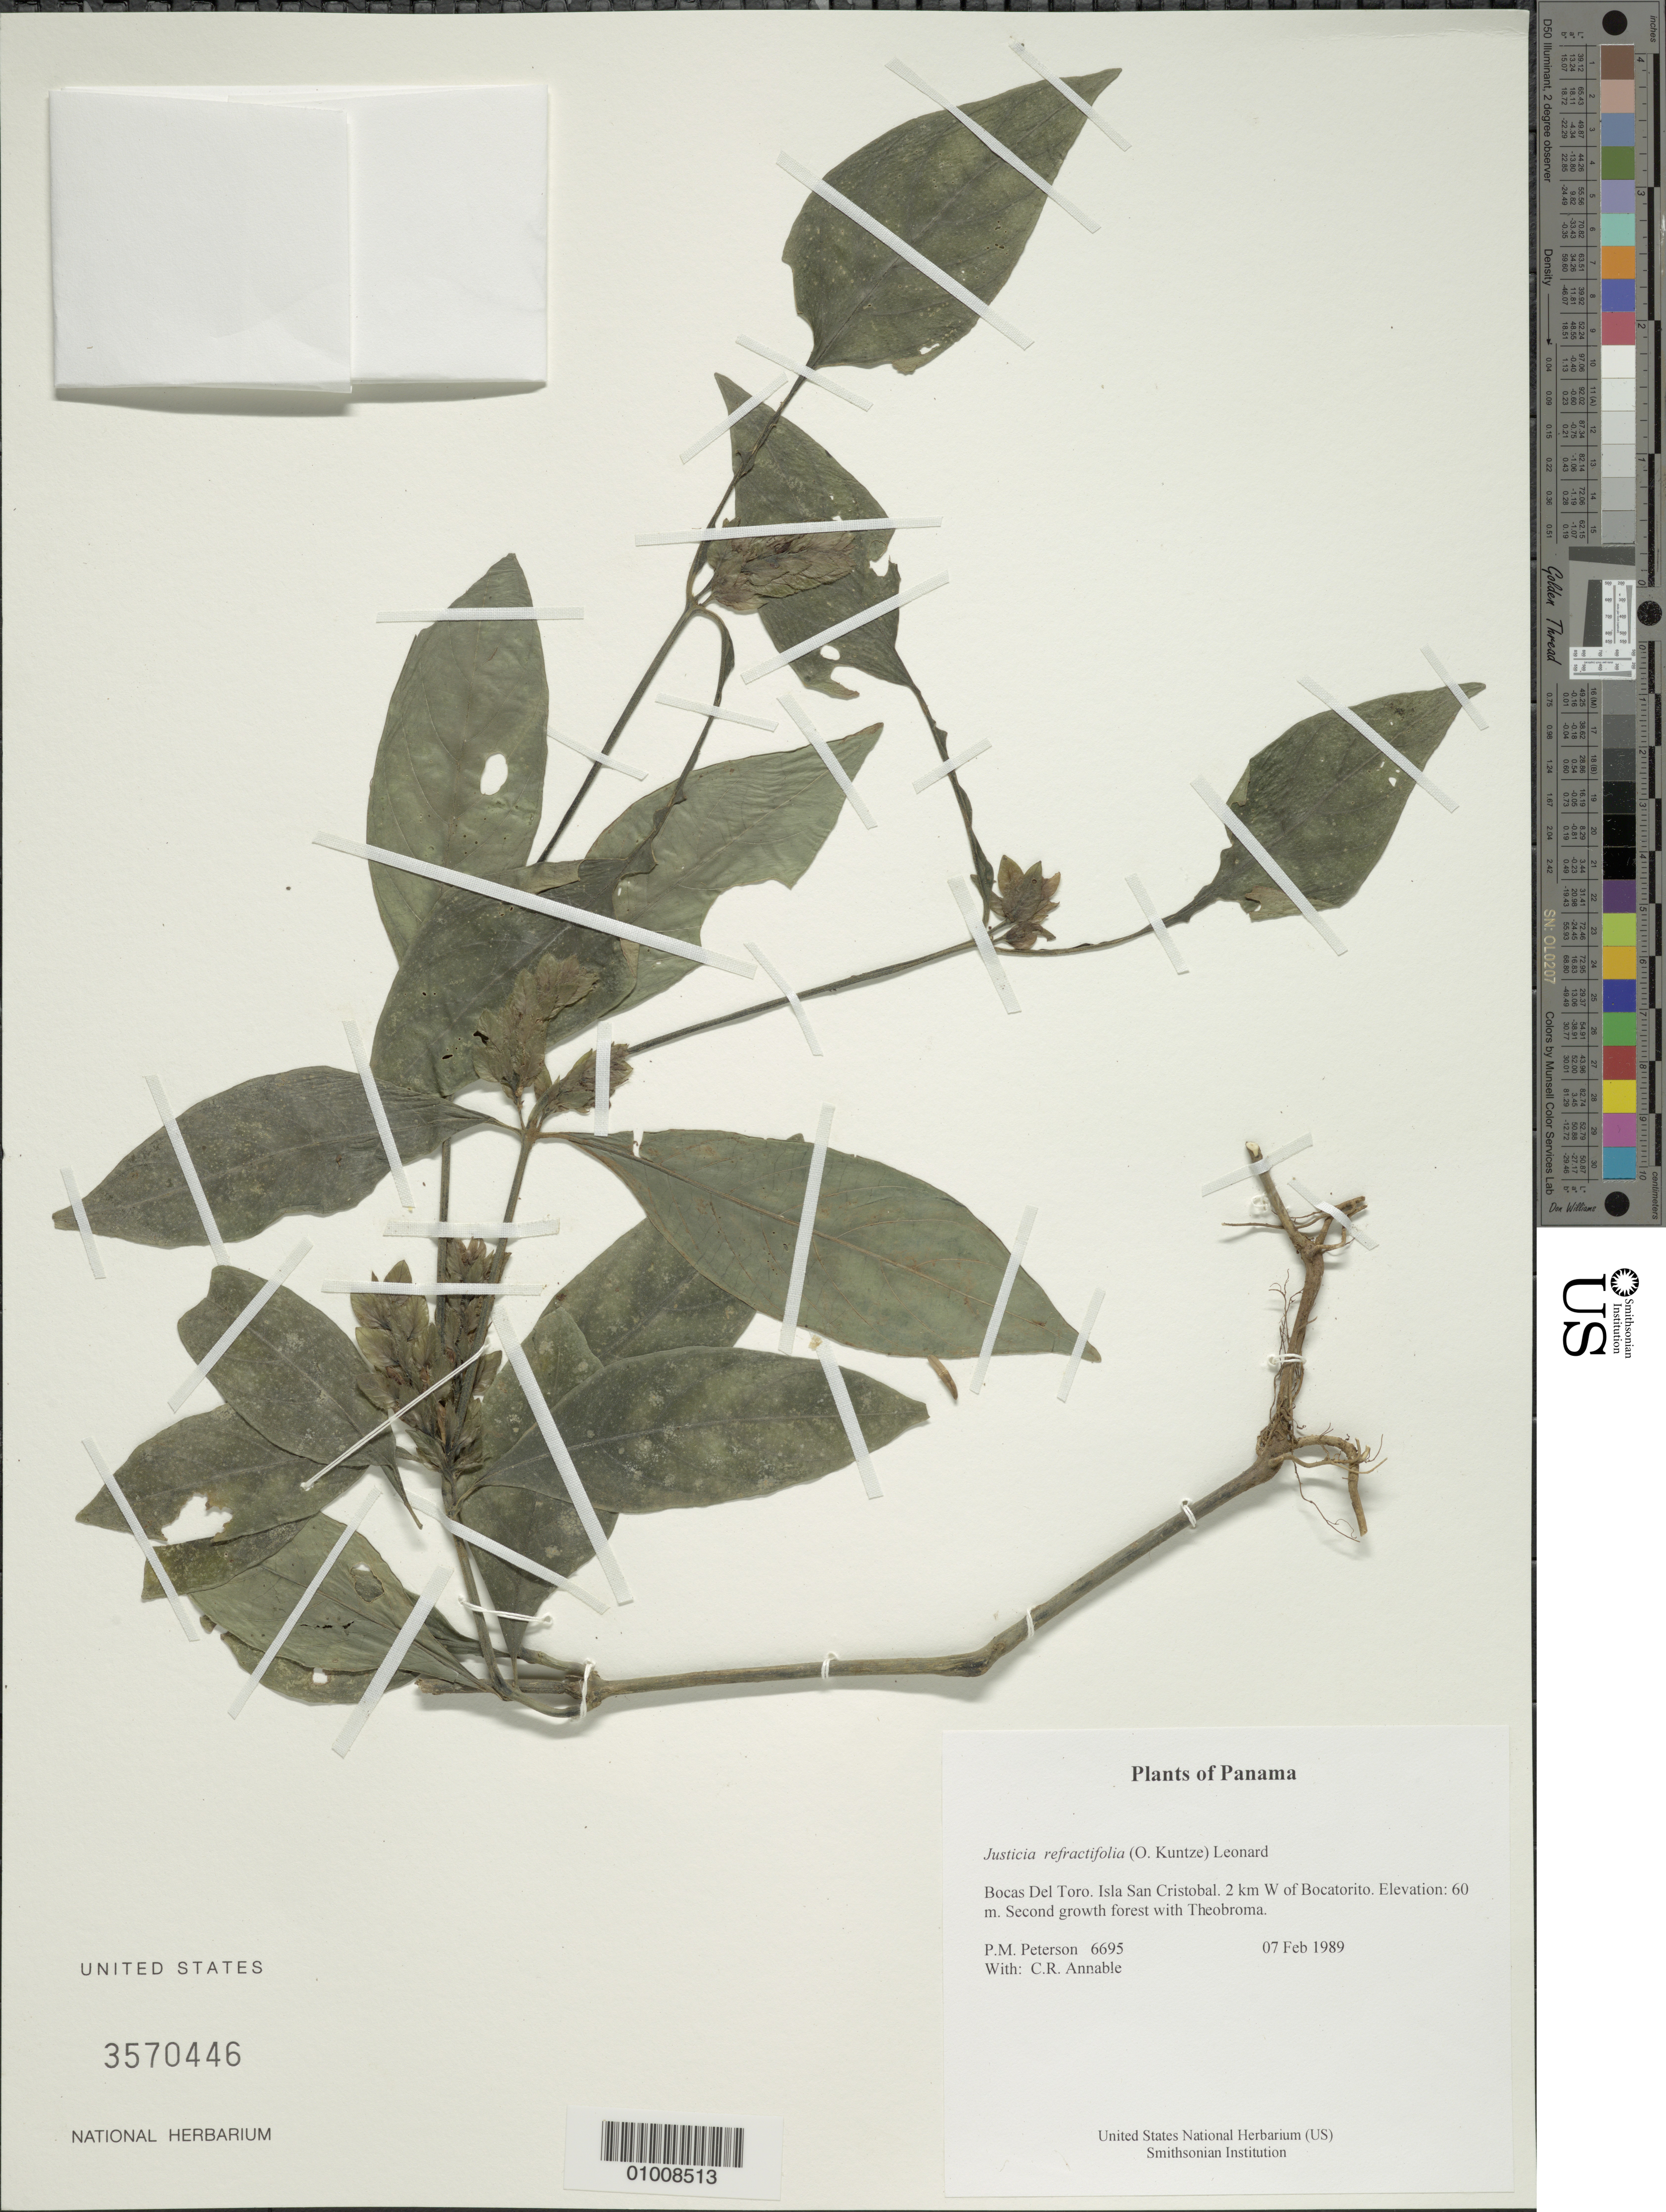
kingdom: Plantae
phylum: Tracheophyta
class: Magnoliopsida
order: Lamiales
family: Acanthaceae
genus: Justicia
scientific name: Justicia refractifolia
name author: (Kuntze) Leonard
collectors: P. M. Peterson & C. R. Annable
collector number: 06695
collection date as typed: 07 Feb 1989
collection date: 1989-02-07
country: Panama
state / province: Bocas del Toro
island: San Cristobal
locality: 2 km W of Bocatorito.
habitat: Second growth forest with Theobroma.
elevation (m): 60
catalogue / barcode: US 3570446